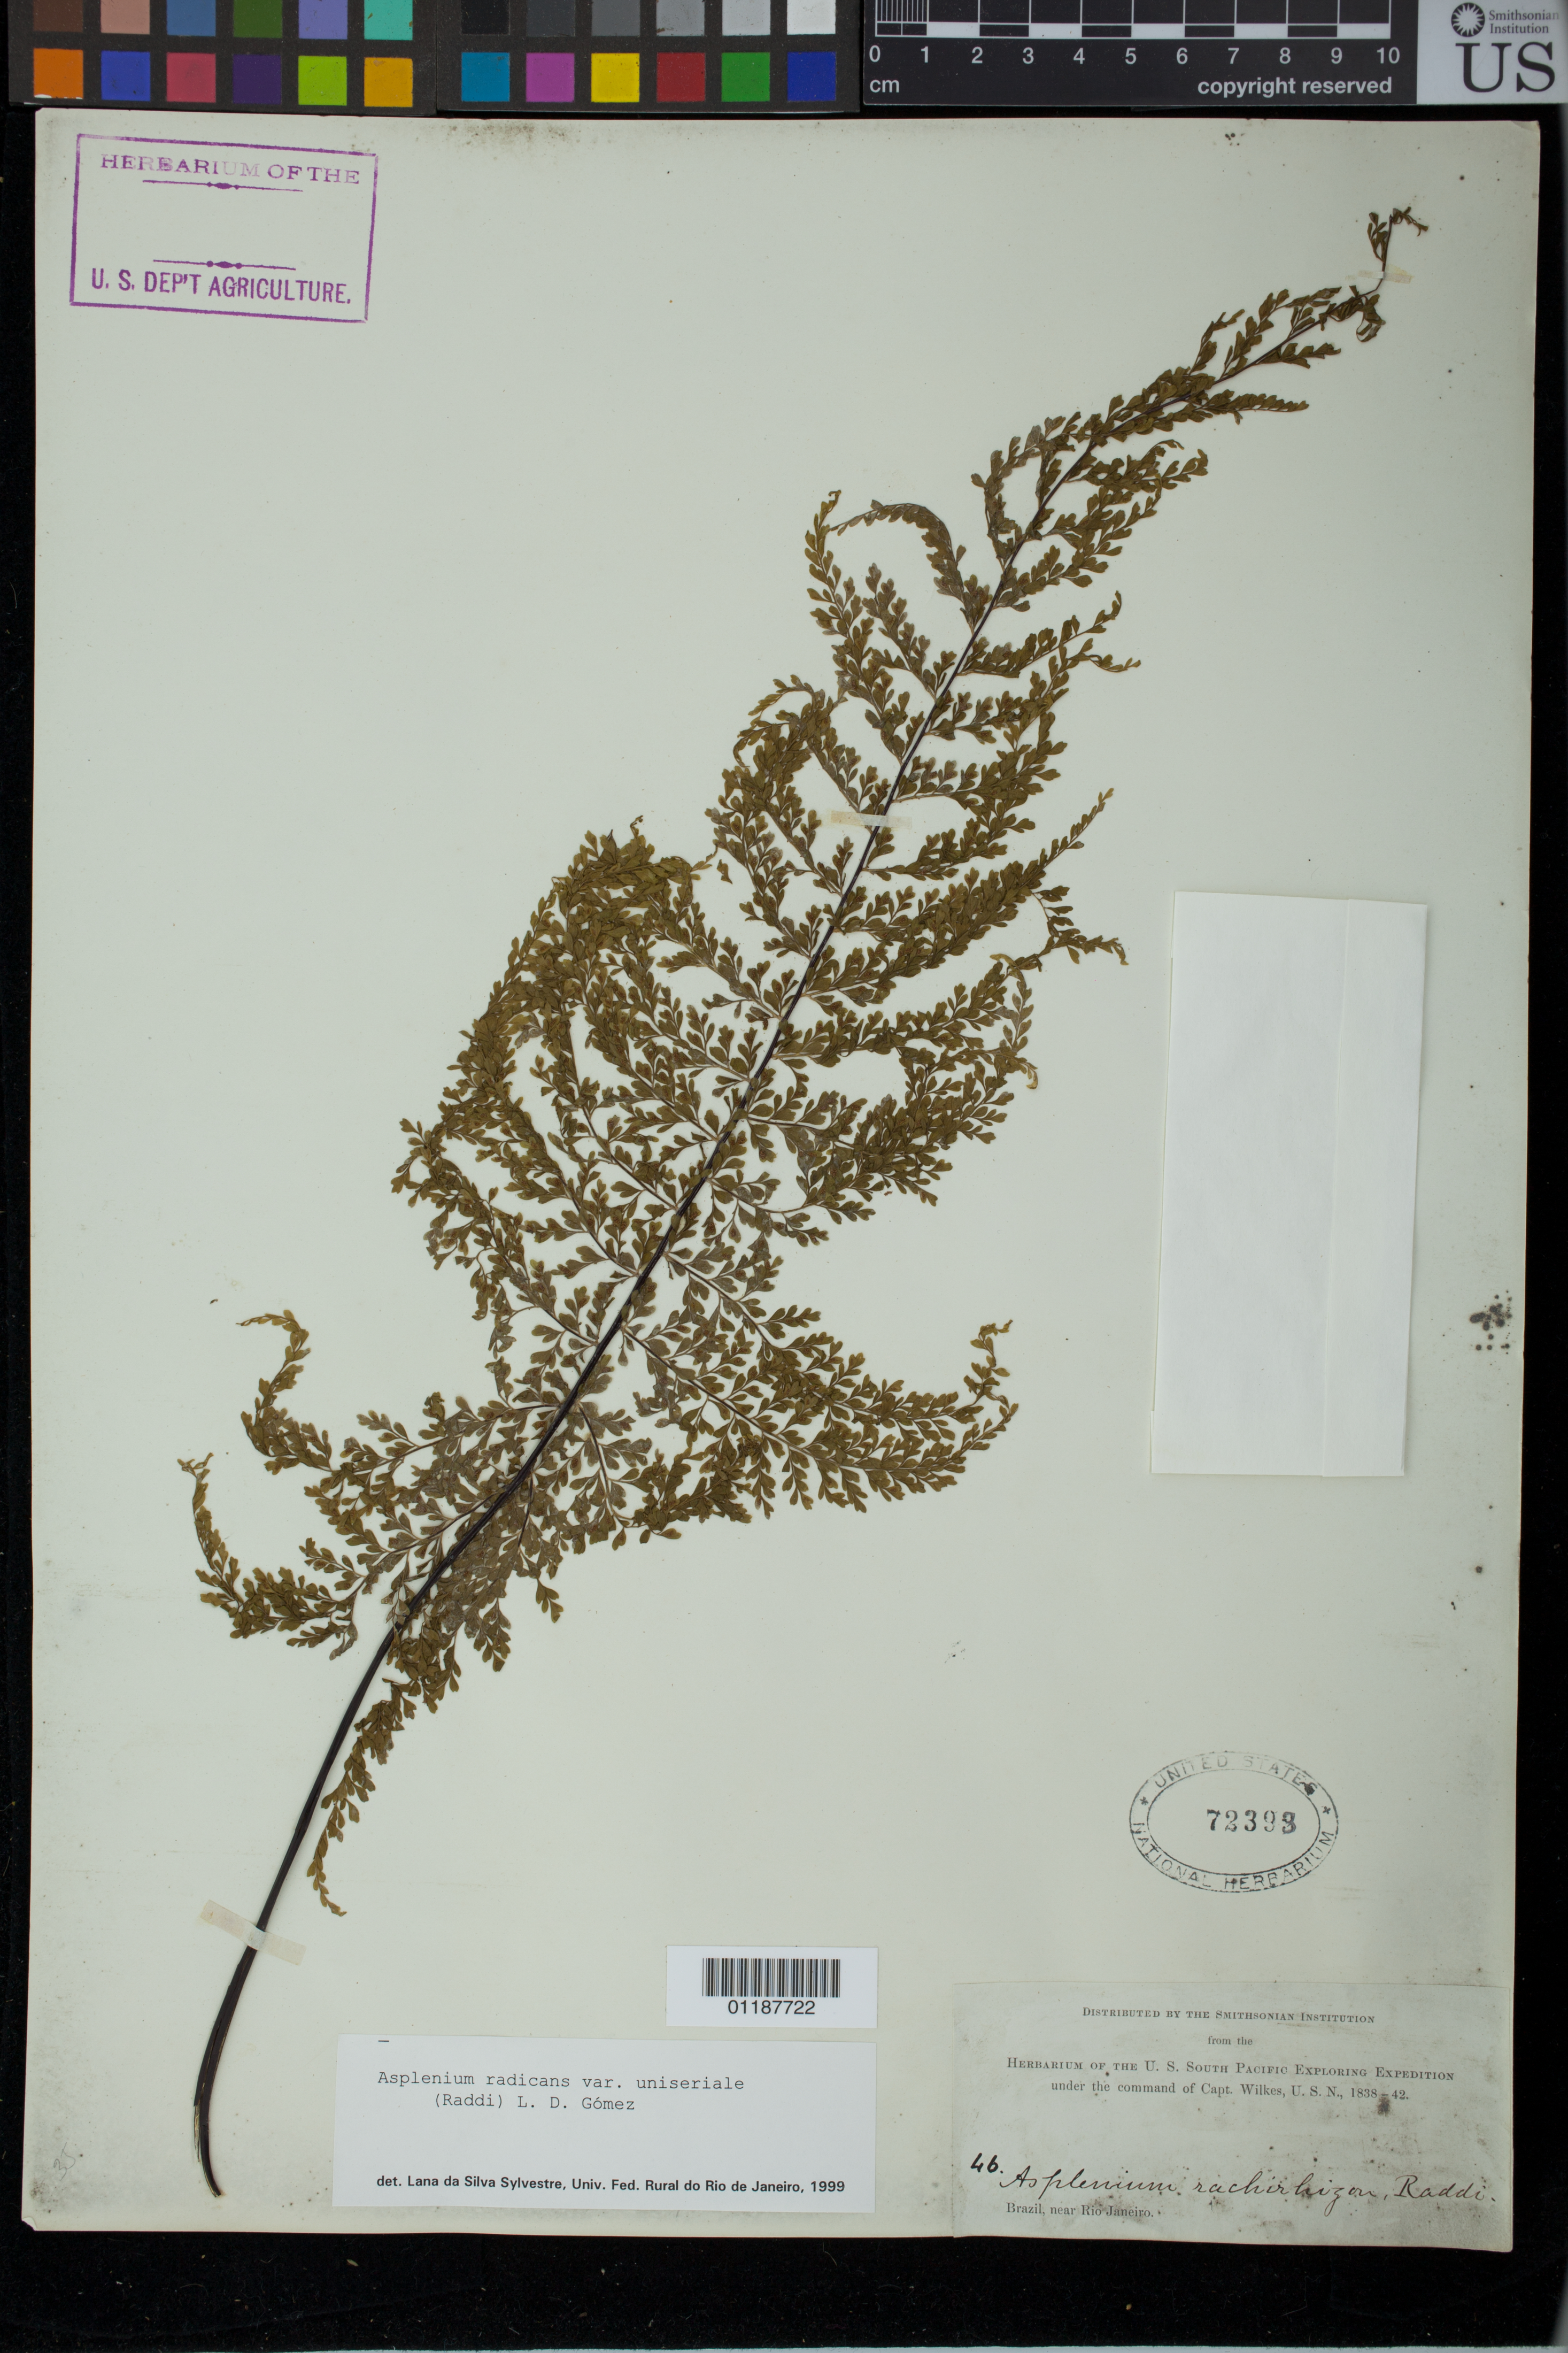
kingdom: Plantae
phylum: Tracheophyta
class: Polypodiopsida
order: Polypodiales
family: Aspleniaceae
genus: Asplenium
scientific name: Asplenium radicans var. uniserale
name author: (Raddi) L.D. Gómez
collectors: Wilkes Explor. Exped.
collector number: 46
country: Brazil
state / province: Río de Janeiro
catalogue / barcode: US 73393